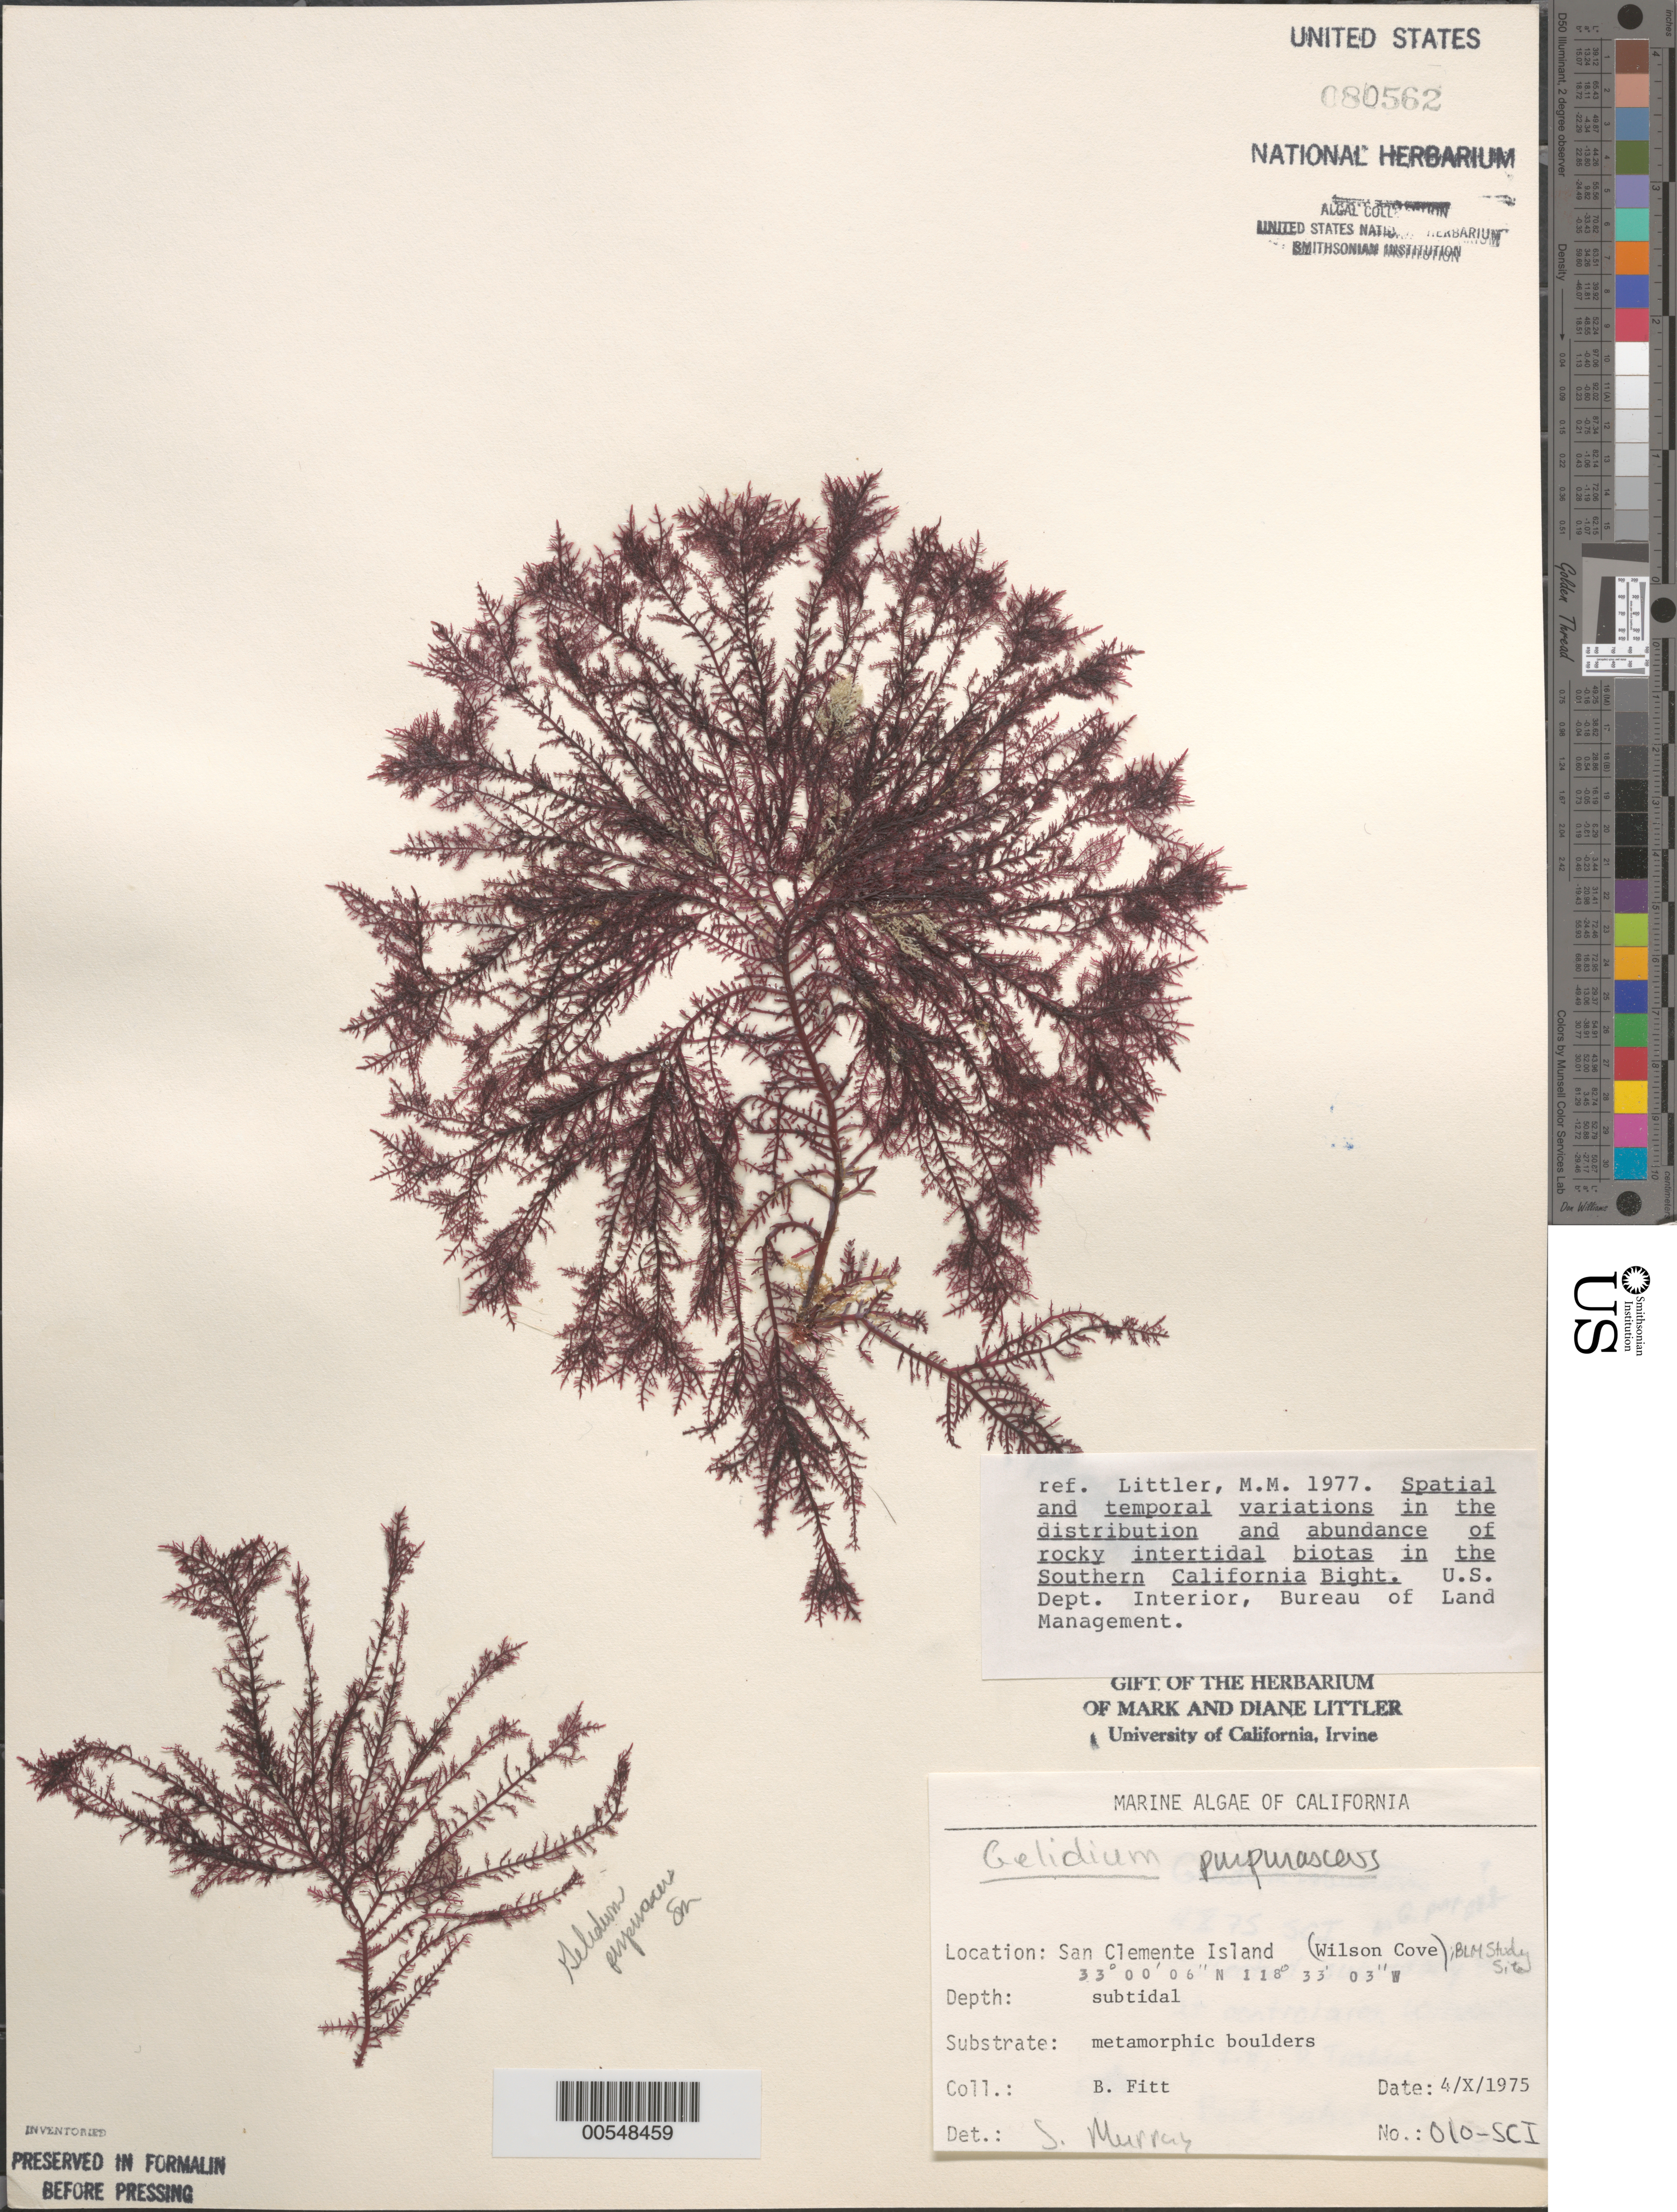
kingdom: Plantae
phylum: Rhodophyta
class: Florideophyceae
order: Gelidiales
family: Gelidiaceae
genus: Gelidium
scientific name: Gelidium purpurascens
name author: N.L. Gardner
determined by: Murray, S. N.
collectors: W. Fitt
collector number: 010-sci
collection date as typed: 04 Oct 1975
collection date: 1975-10-04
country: United States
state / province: California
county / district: Los Angeles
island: San Clemente Island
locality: Wilson Cove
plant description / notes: BLM-SOCALBIGHT Rocky Intertidal Survey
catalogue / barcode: US 80562